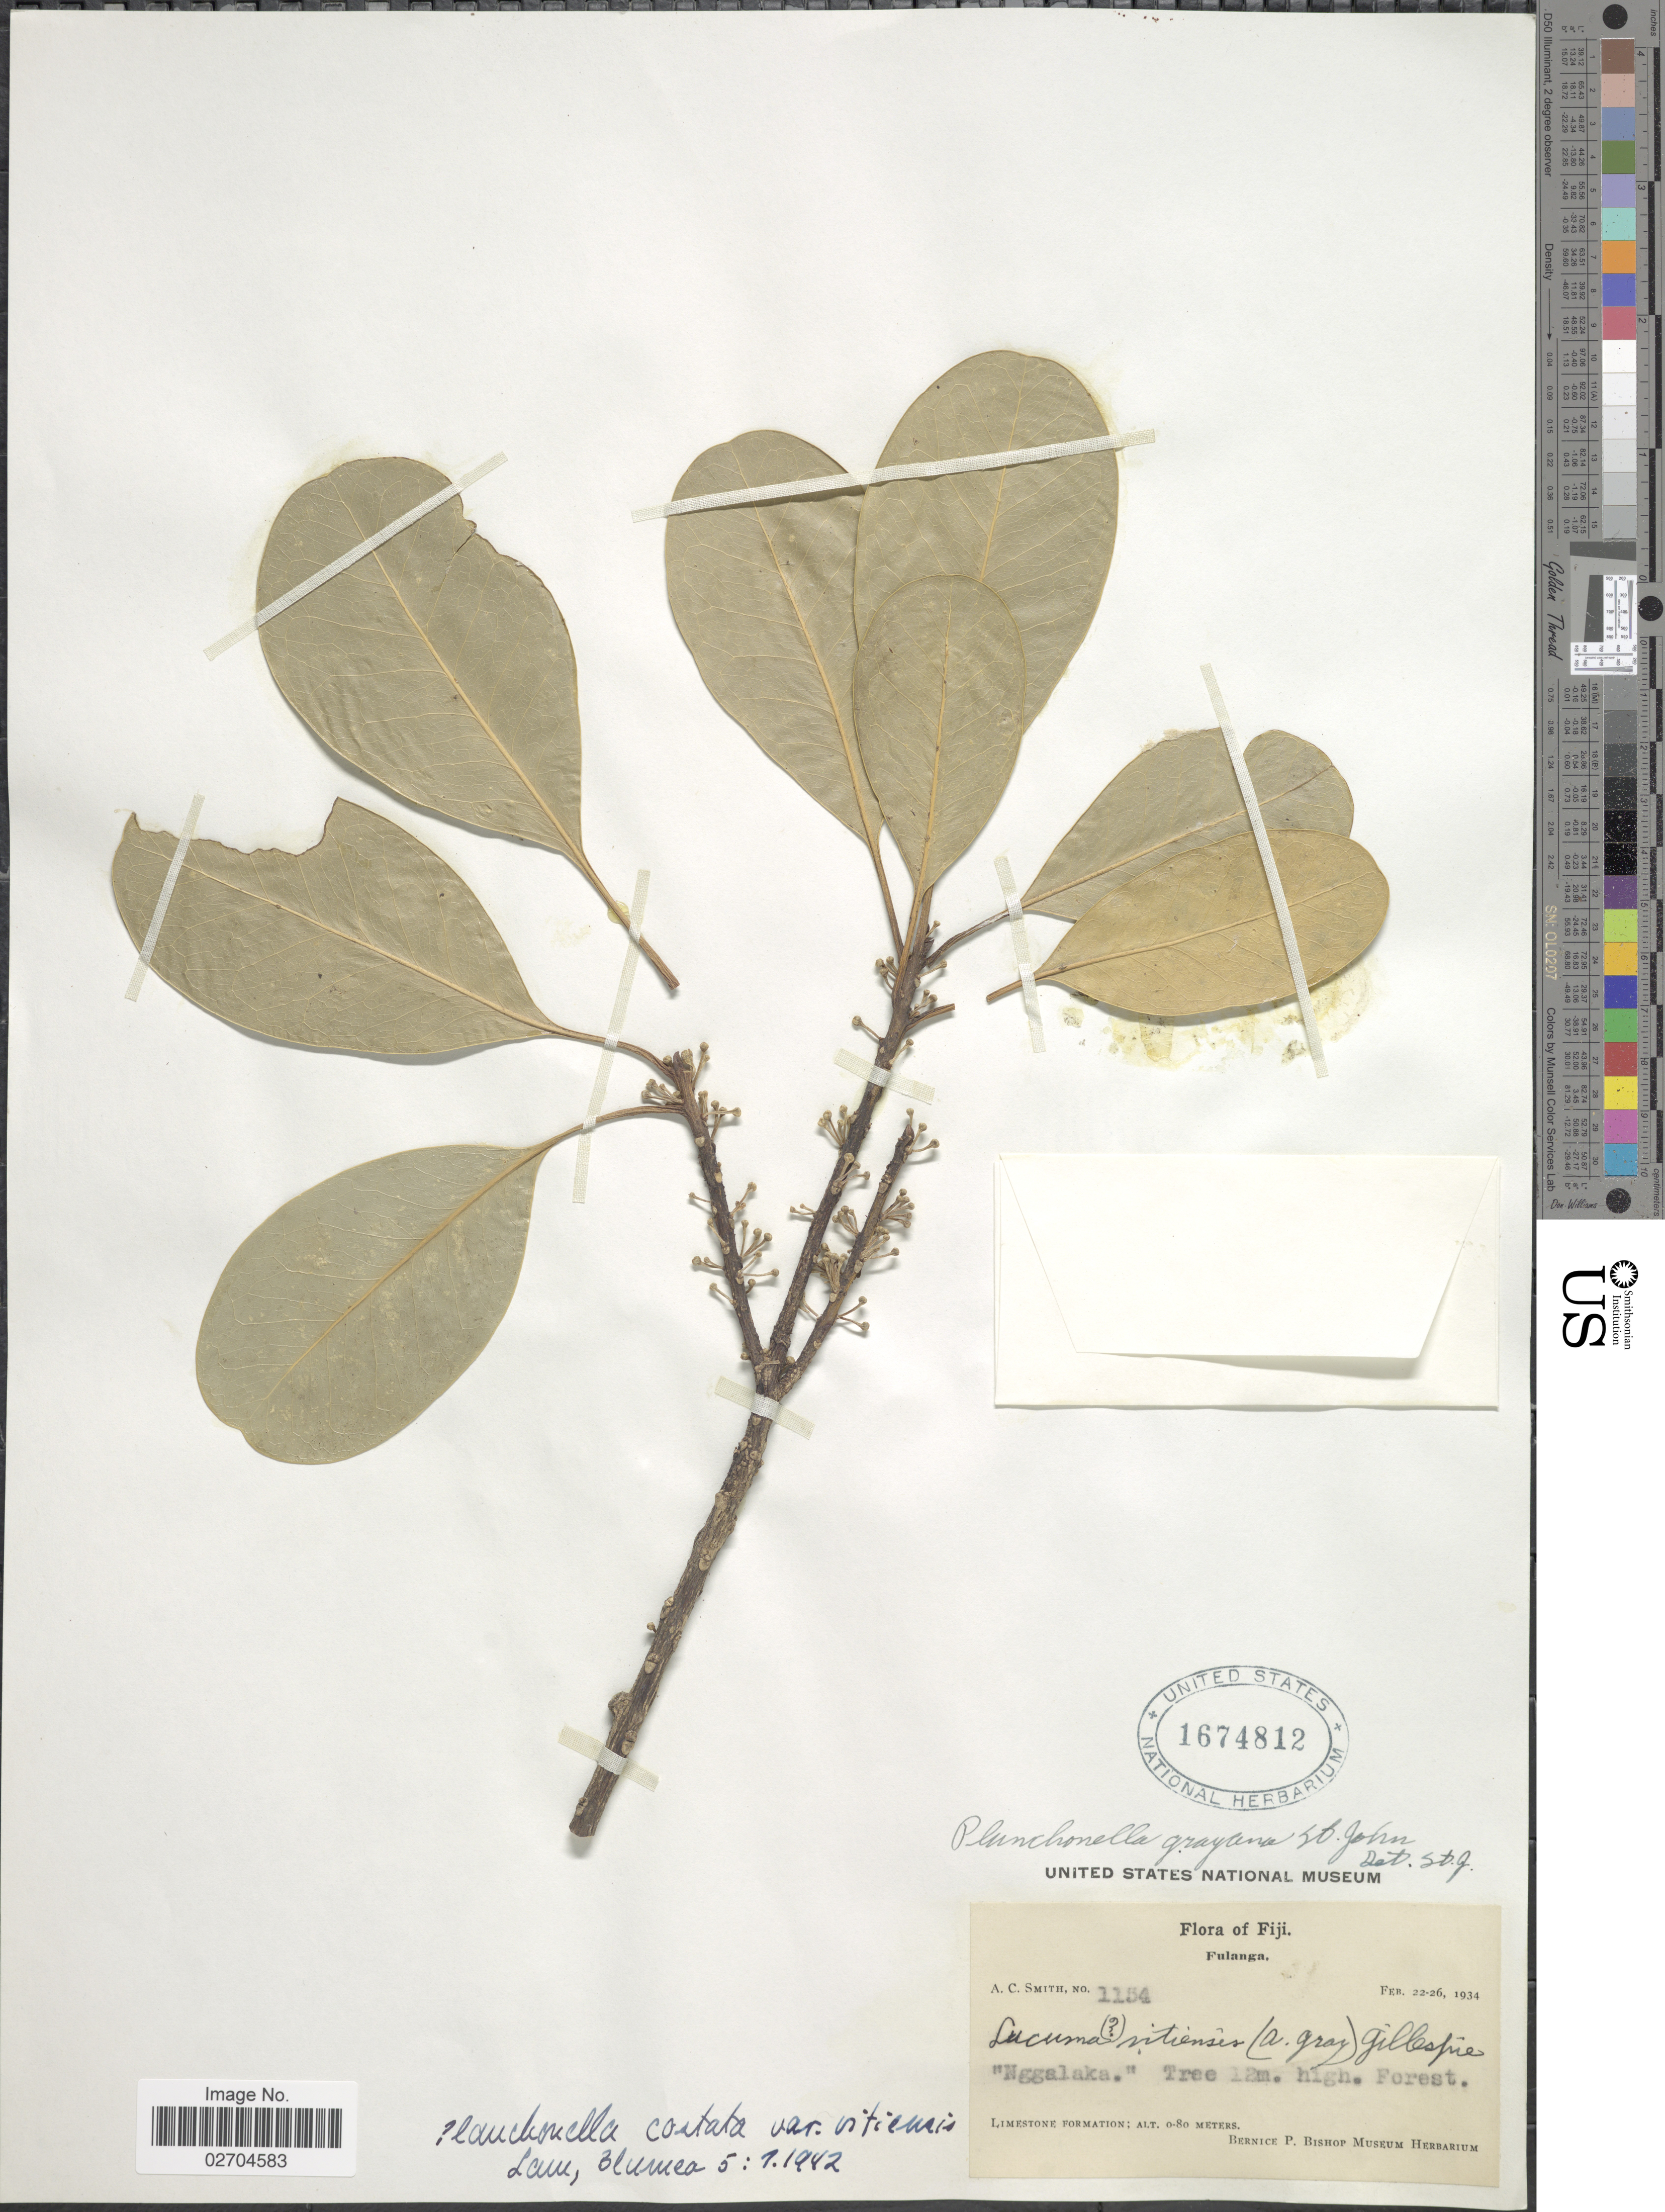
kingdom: Plantae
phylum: Tracheophyta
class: Magnoliopsida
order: Ericales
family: Sapotaceae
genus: Planchonella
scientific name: Planchonella grayana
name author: St. John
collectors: A. C. Smith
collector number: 1154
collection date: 1934-02-26/1934-05-22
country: Fiji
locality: Fulanga.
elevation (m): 0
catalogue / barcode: US 1674812